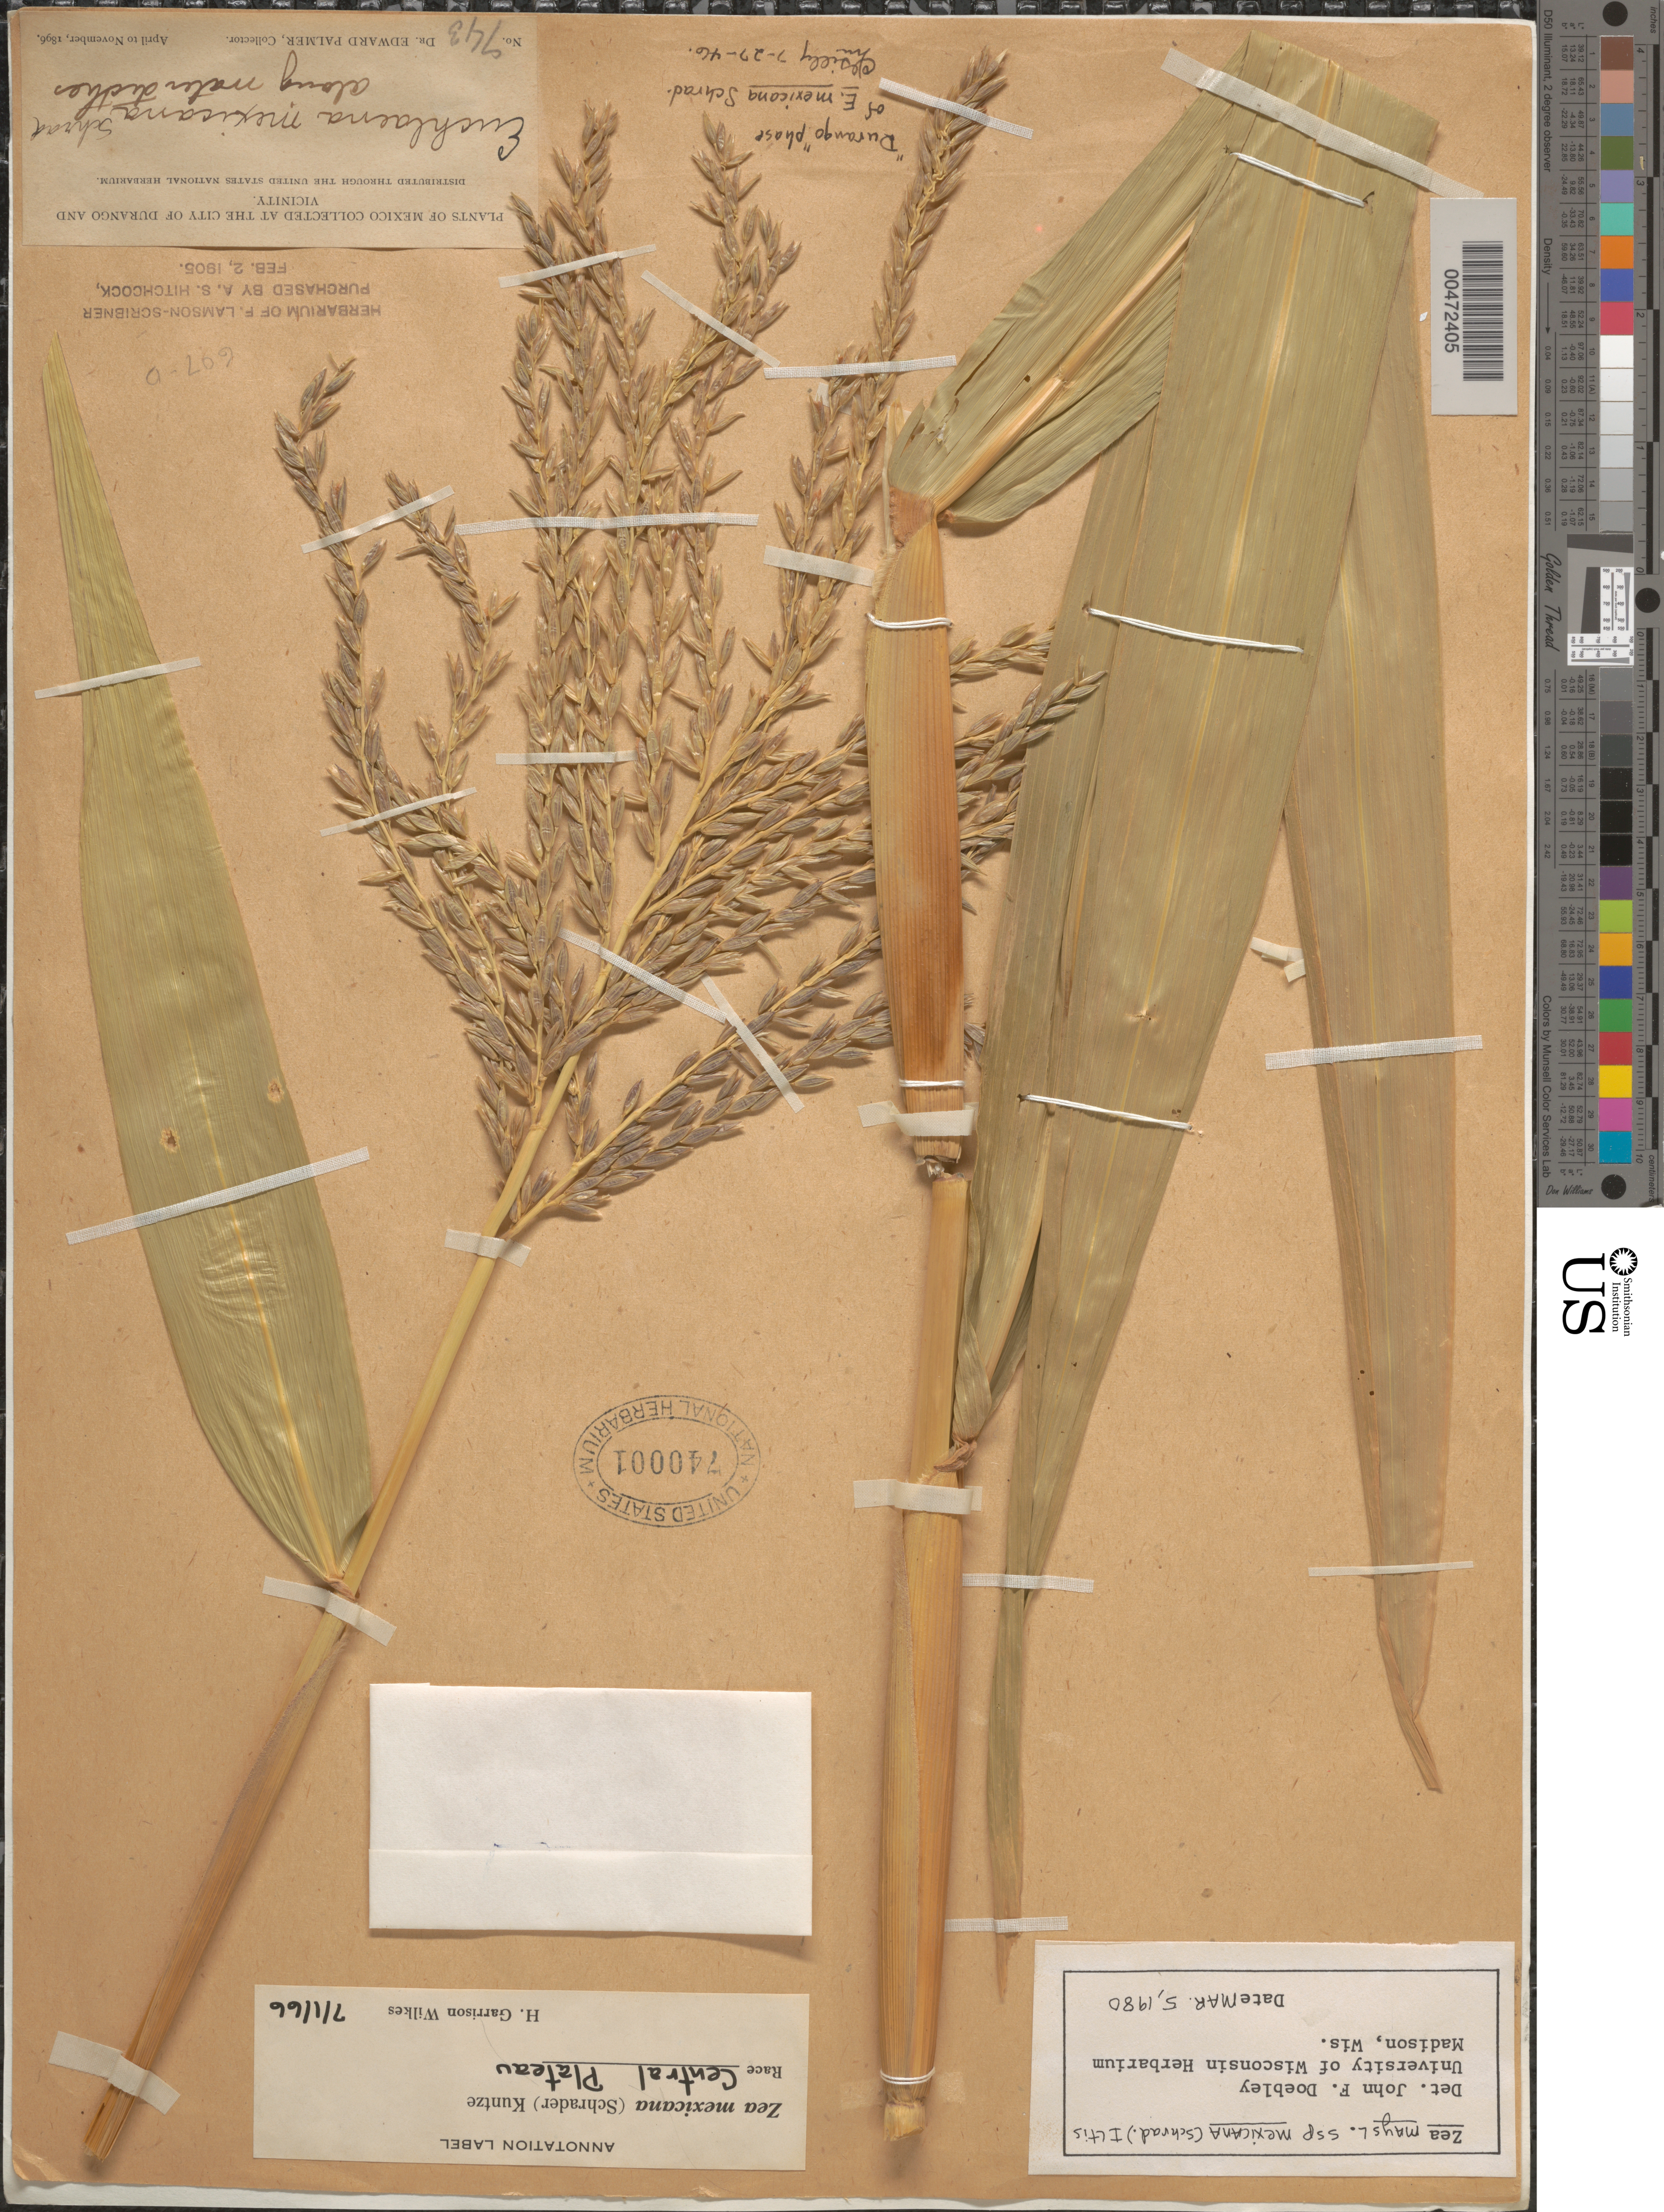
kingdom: Plantae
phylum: Tracheophyta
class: Liliopsida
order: Poales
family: Poaceae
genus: Zea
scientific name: Zea mays subsp. mexicana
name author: (Schrad.) Iltis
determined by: Doebley, John F.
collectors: E. Palmer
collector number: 743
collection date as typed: Apr 1896 to Nov 1896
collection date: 1896-04/1896-11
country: Mexico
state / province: Durango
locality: City of Durango & vicinity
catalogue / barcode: US 740001